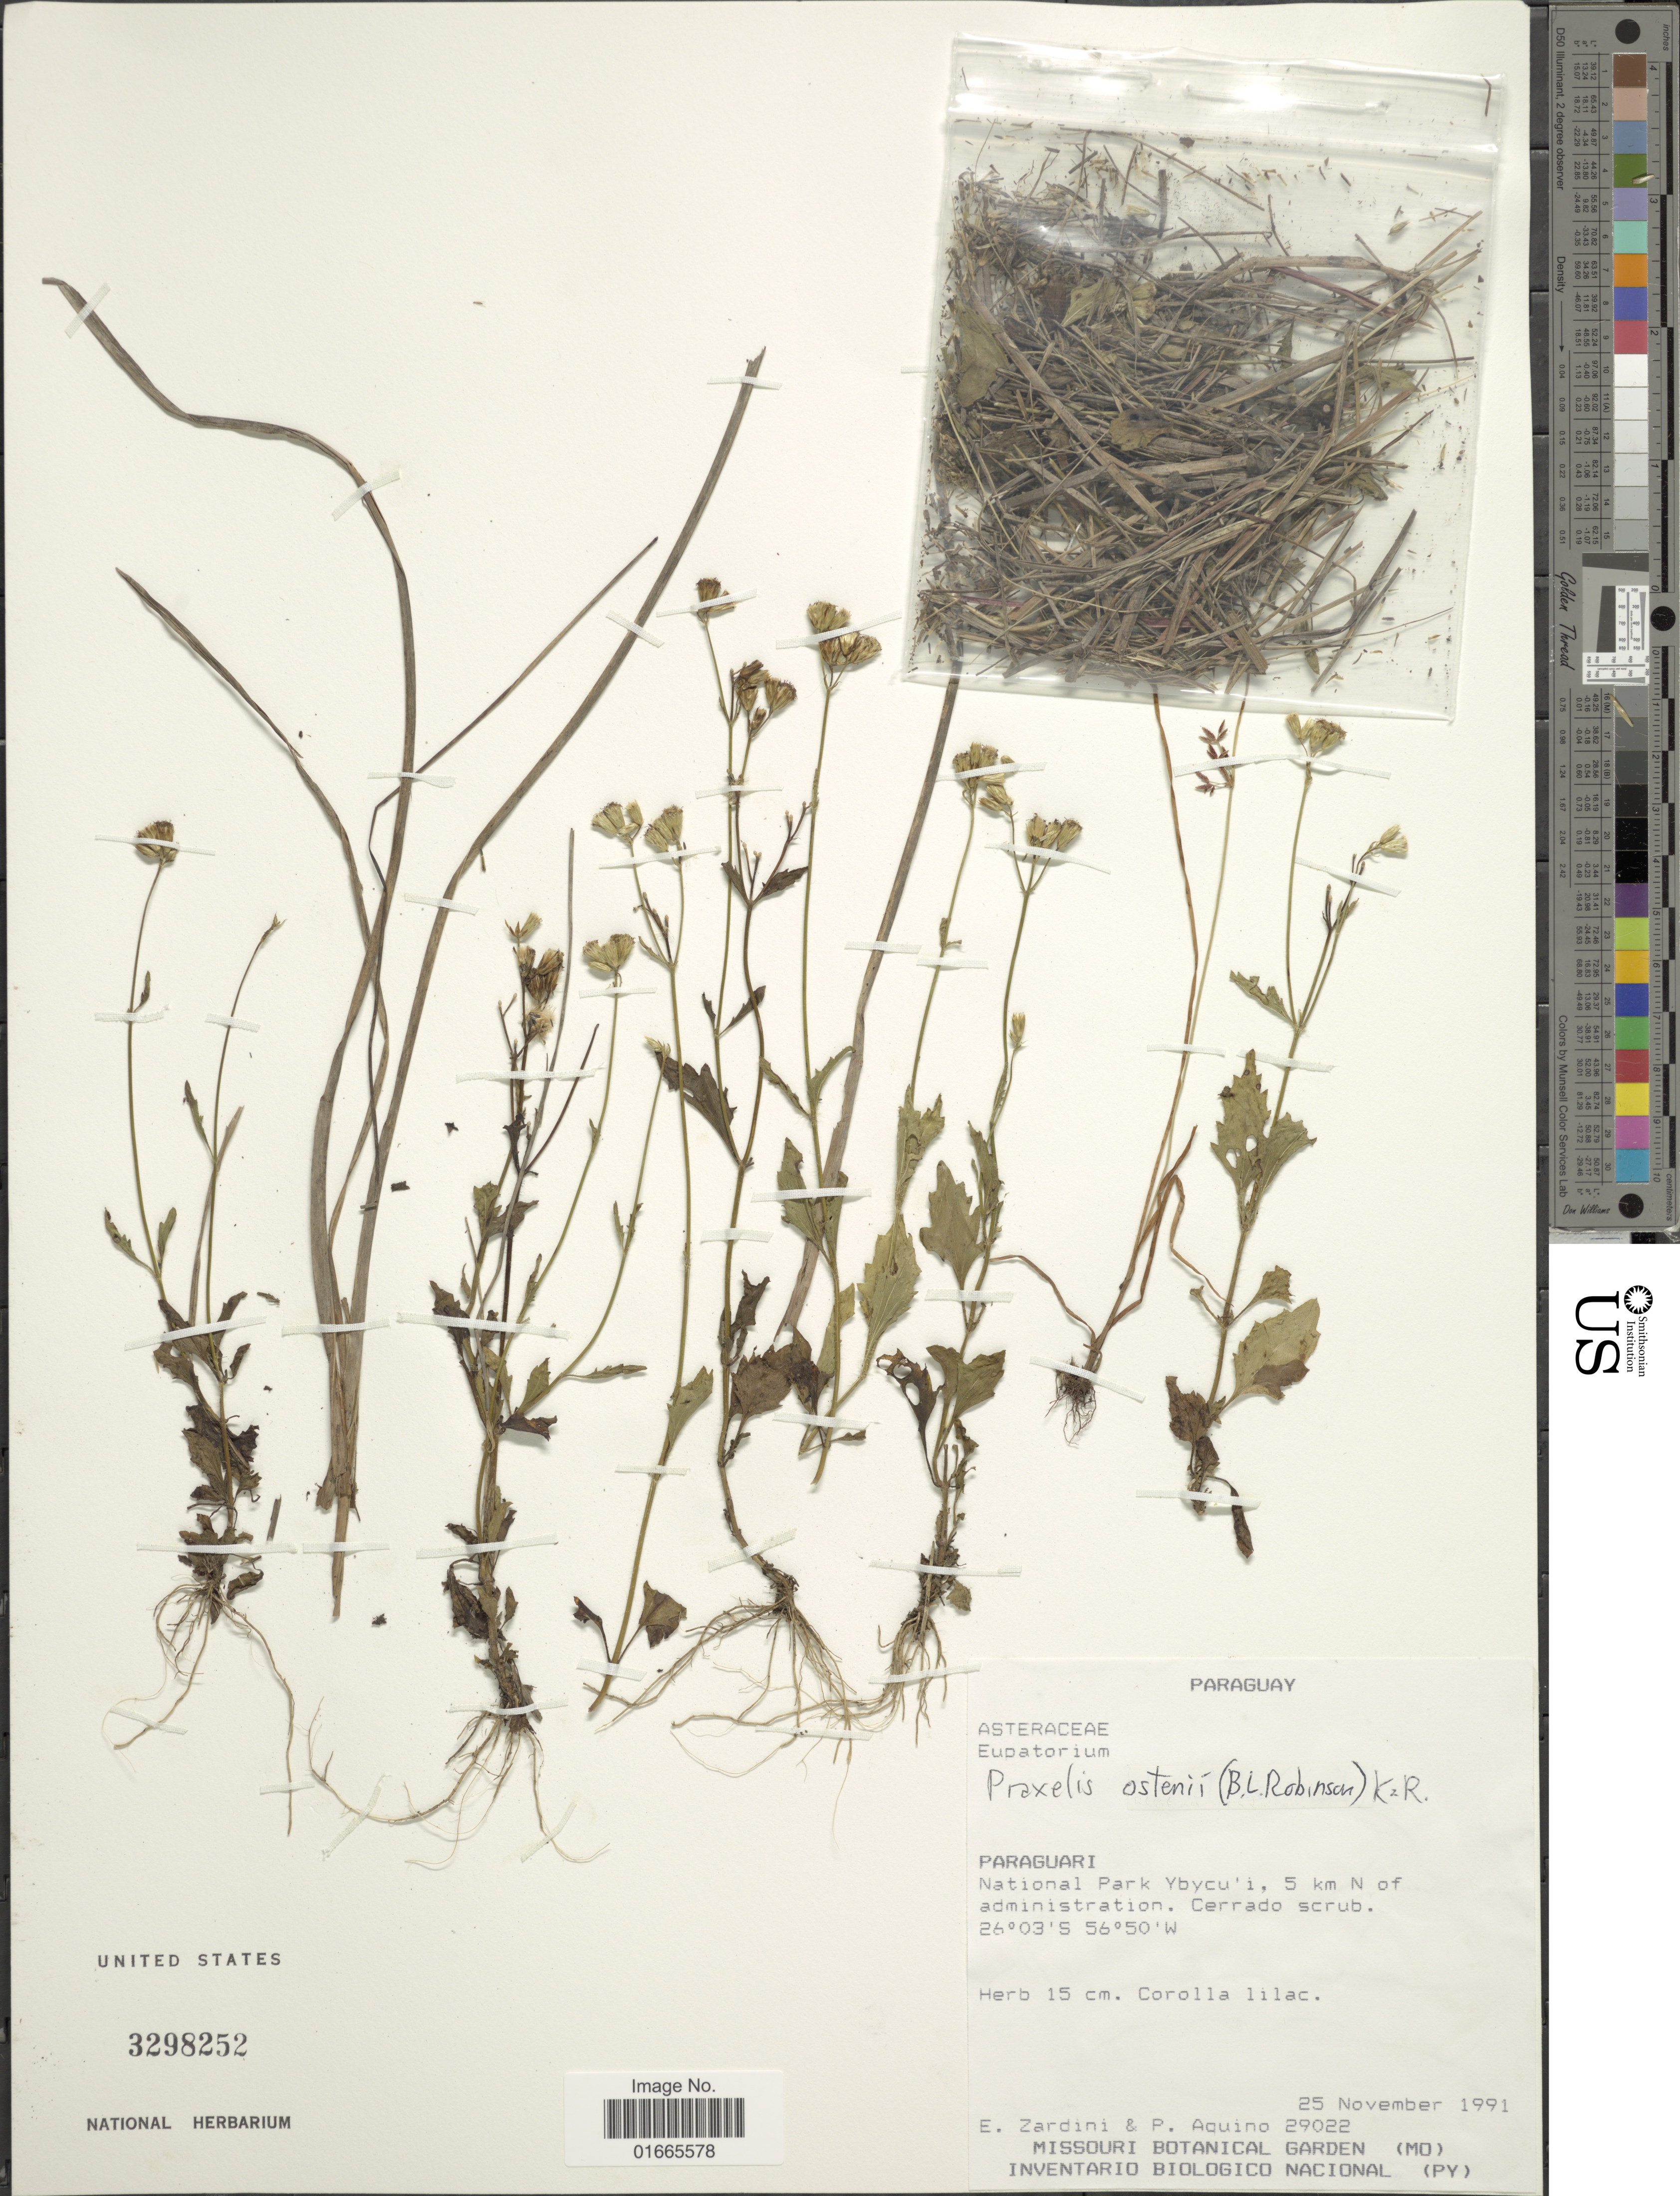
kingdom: Plantae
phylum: Tracheophyta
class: Magnoliopsida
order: Asterales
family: Asteraceae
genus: Praxelis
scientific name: Praxelis ostenii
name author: (B.L. Rob.) R.M. King & H. Rob.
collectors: E. M. Zardini & P. Aquino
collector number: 29022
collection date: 1991-11-25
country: Paraguay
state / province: Paraguari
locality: National Park Ybycu'í, 5 km N of administration.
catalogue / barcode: US 3298252